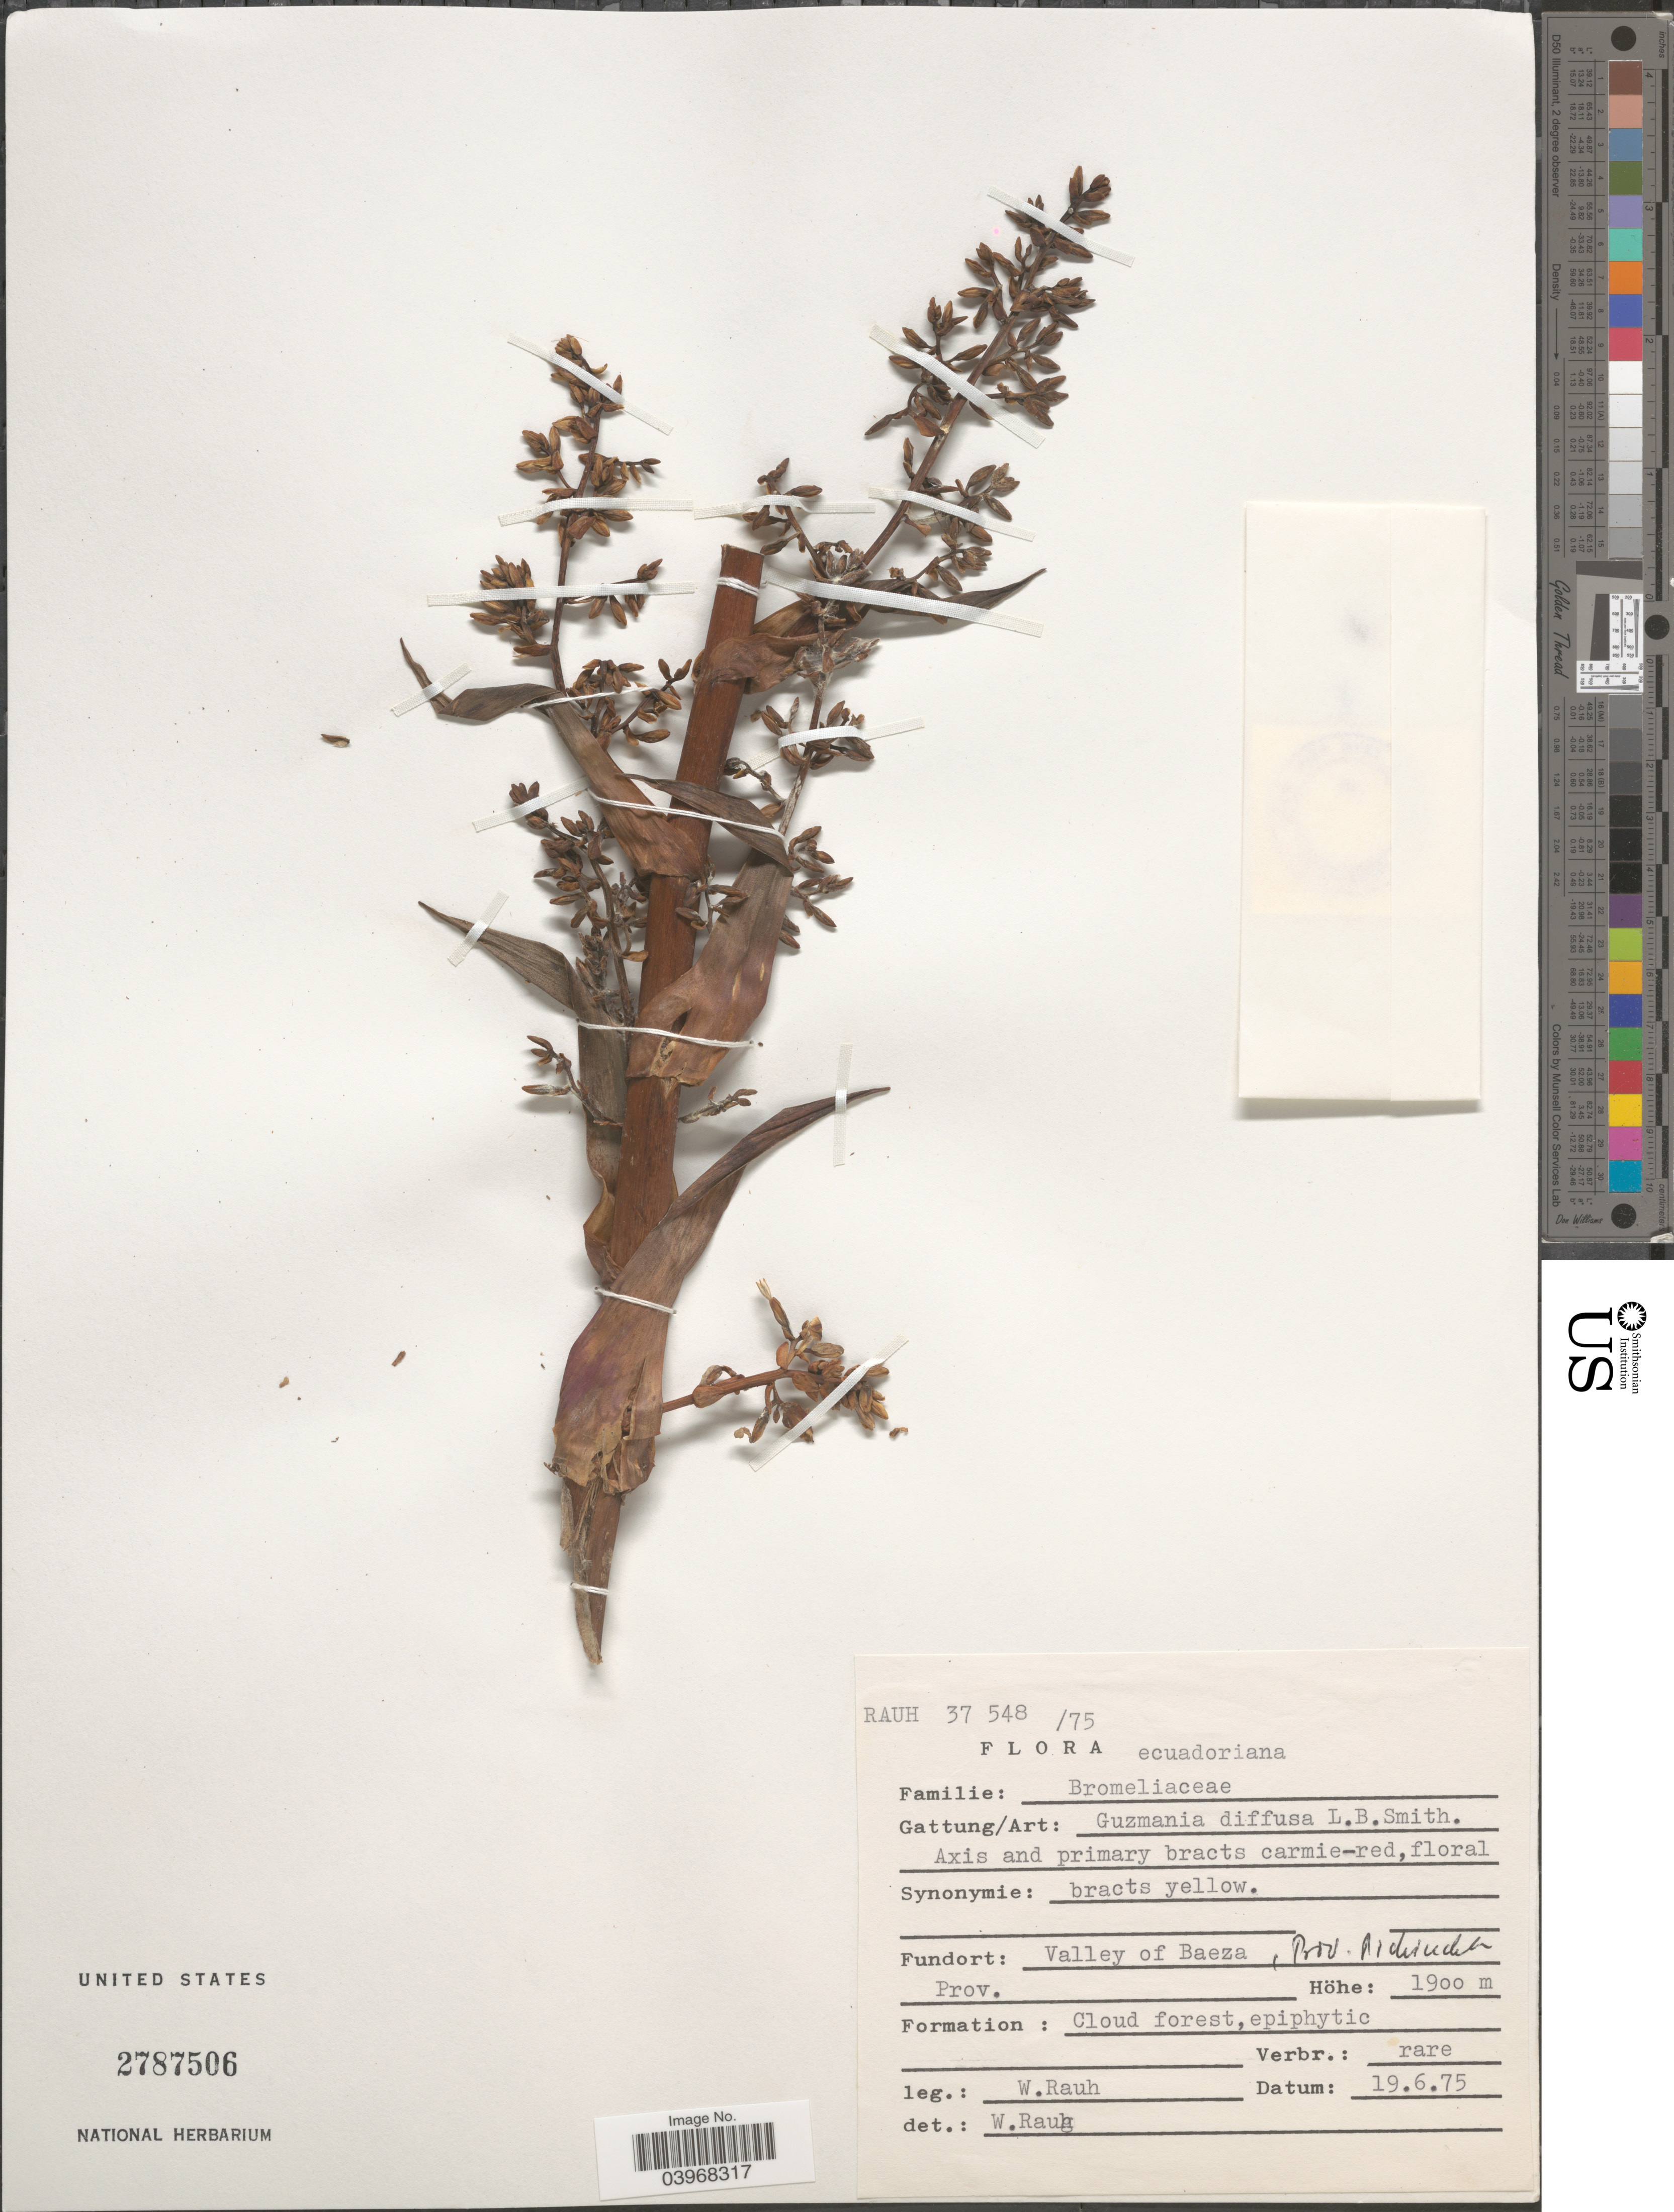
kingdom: Plantae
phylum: Tracheophyta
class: Liliopsida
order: Poales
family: Bromeliaceae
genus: Guzmania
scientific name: Guzmania diffusa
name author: L.B. Sm.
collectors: W. Rauh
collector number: RAUH 37 548/75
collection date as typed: Transcribed d/m/y: 19/6/75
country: Ecuador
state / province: Pichincha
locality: Fundort: Valley of Baeza, Prov. Pichincha.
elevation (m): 1900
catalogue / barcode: US 2787506